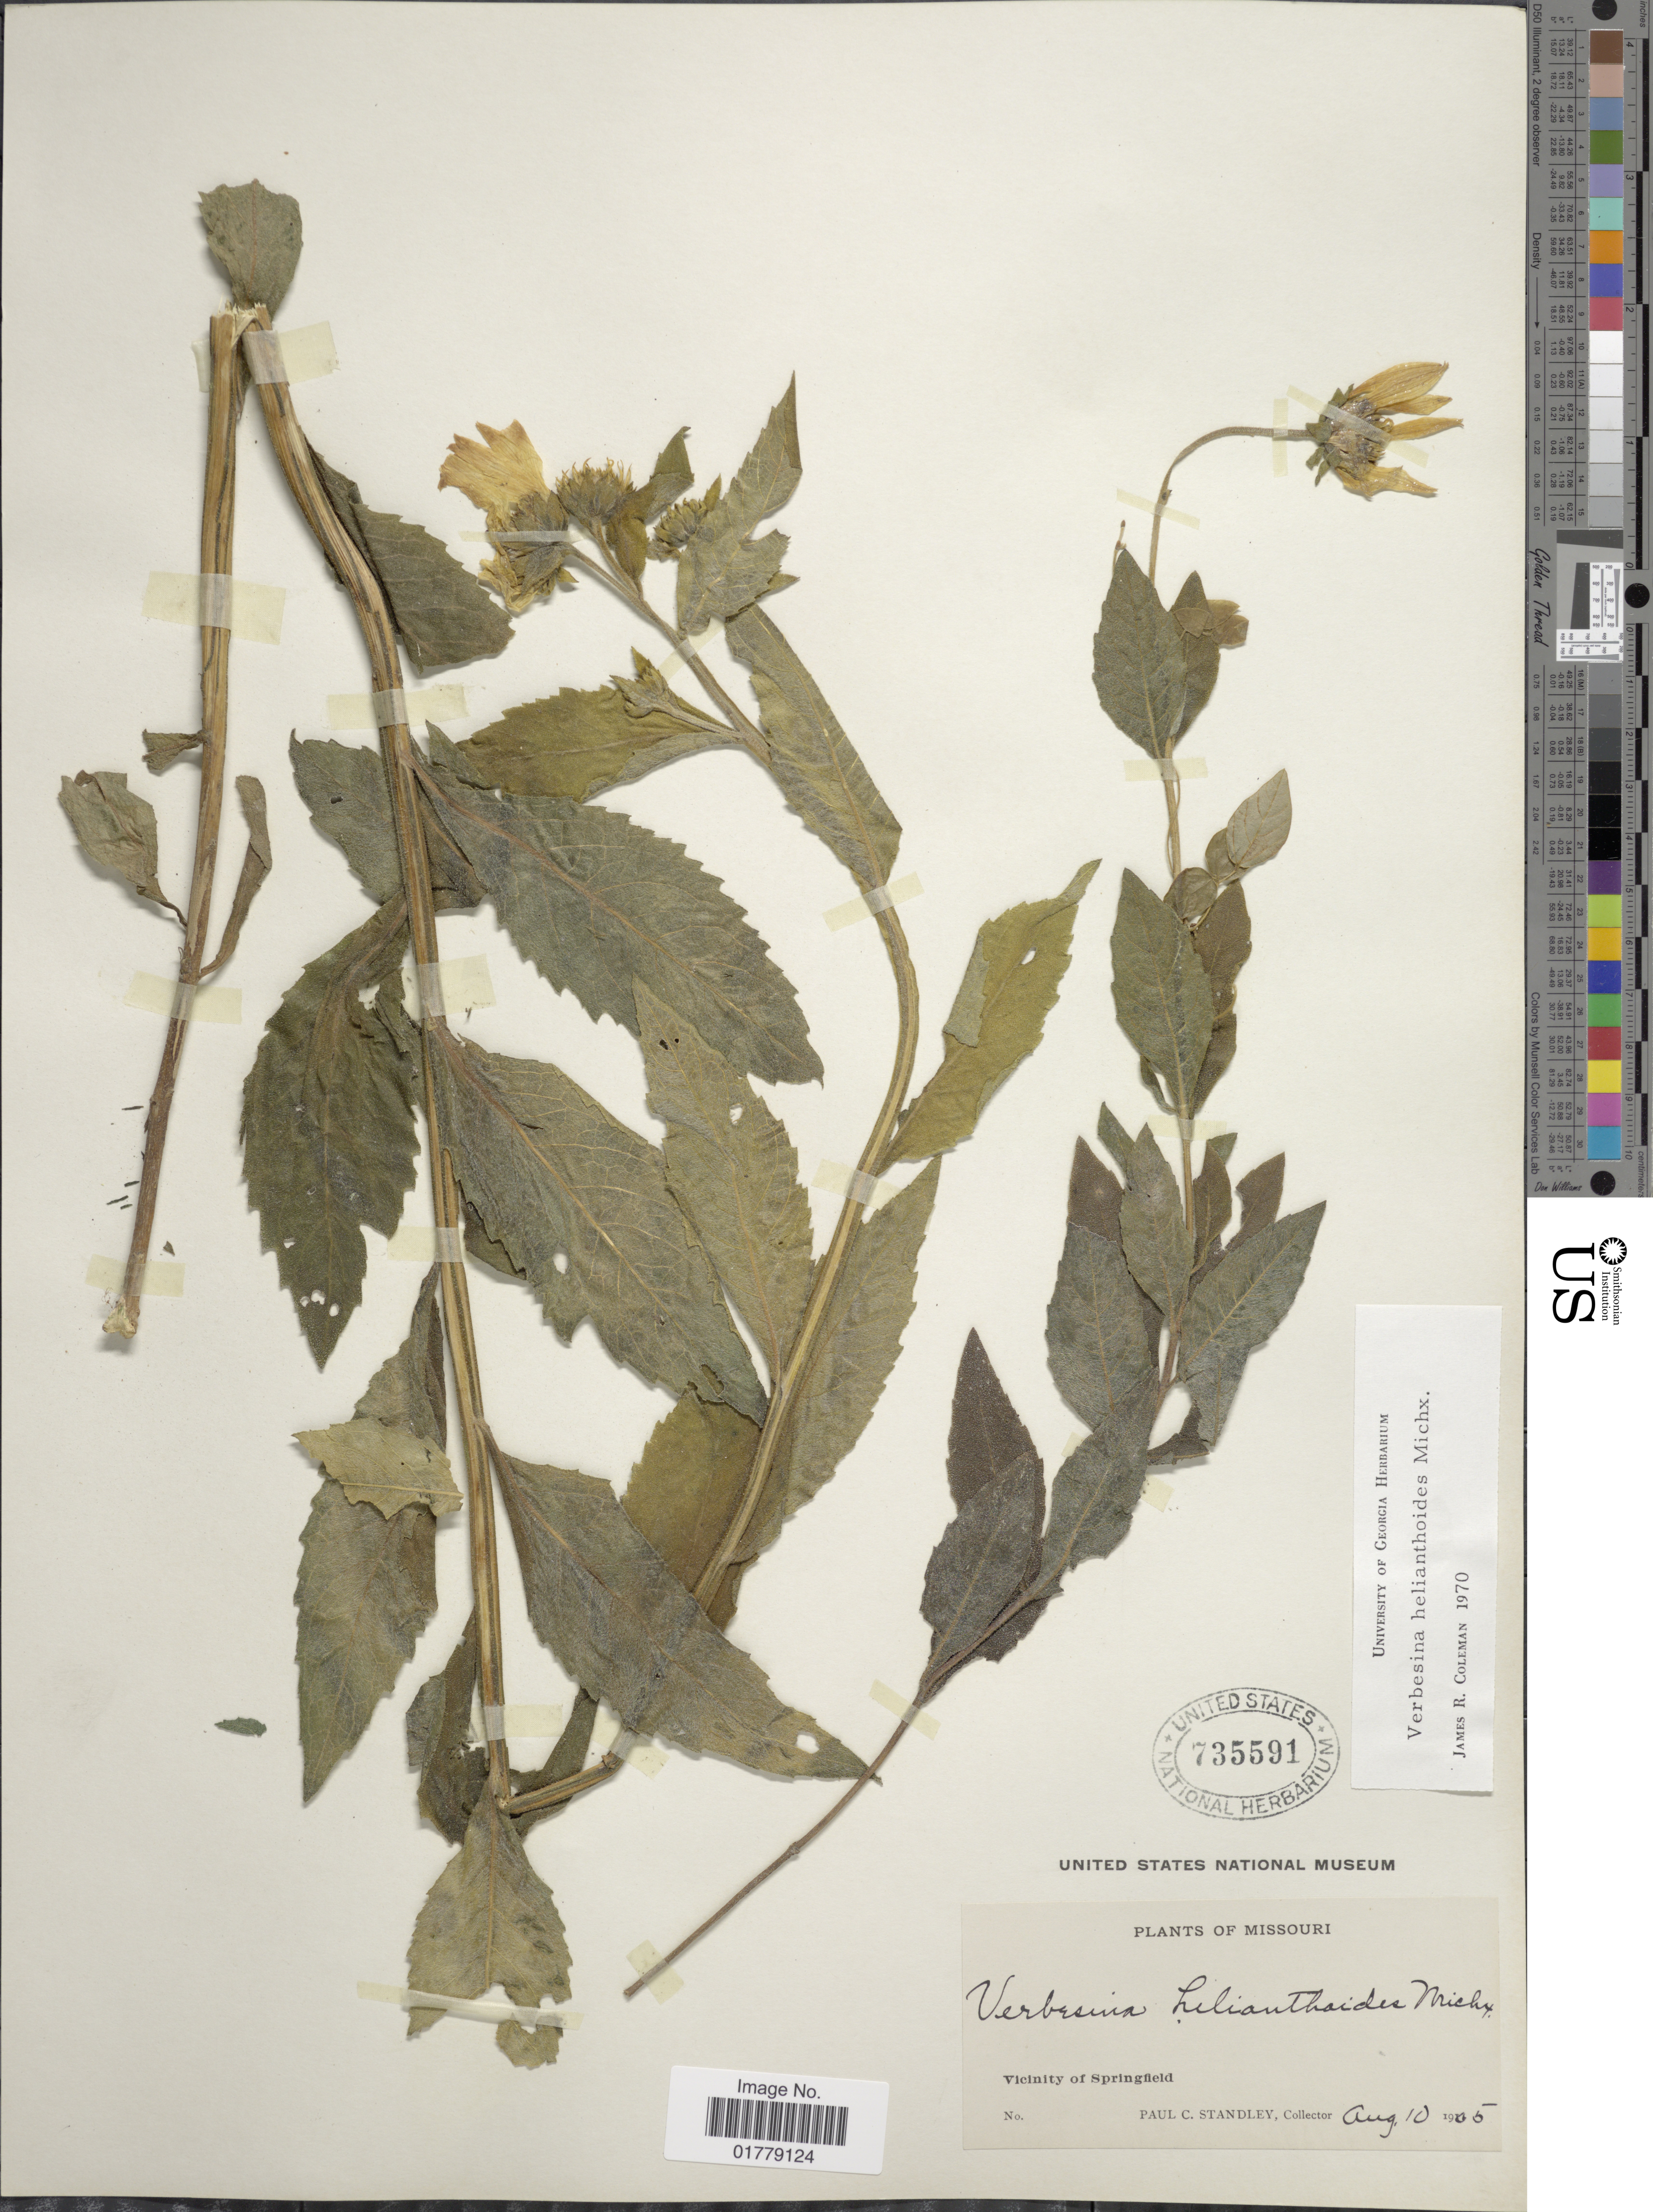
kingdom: Plantae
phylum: Tracheophyta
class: Magnoliopsida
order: Asterales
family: Asteraceae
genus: Verbesina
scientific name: Verbesina helianthoides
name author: Hook. & Arn. in Hook.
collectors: P. C. Standley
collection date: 1905-08-10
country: United States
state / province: Missouri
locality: Vicinity of Springfield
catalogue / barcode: US 735591